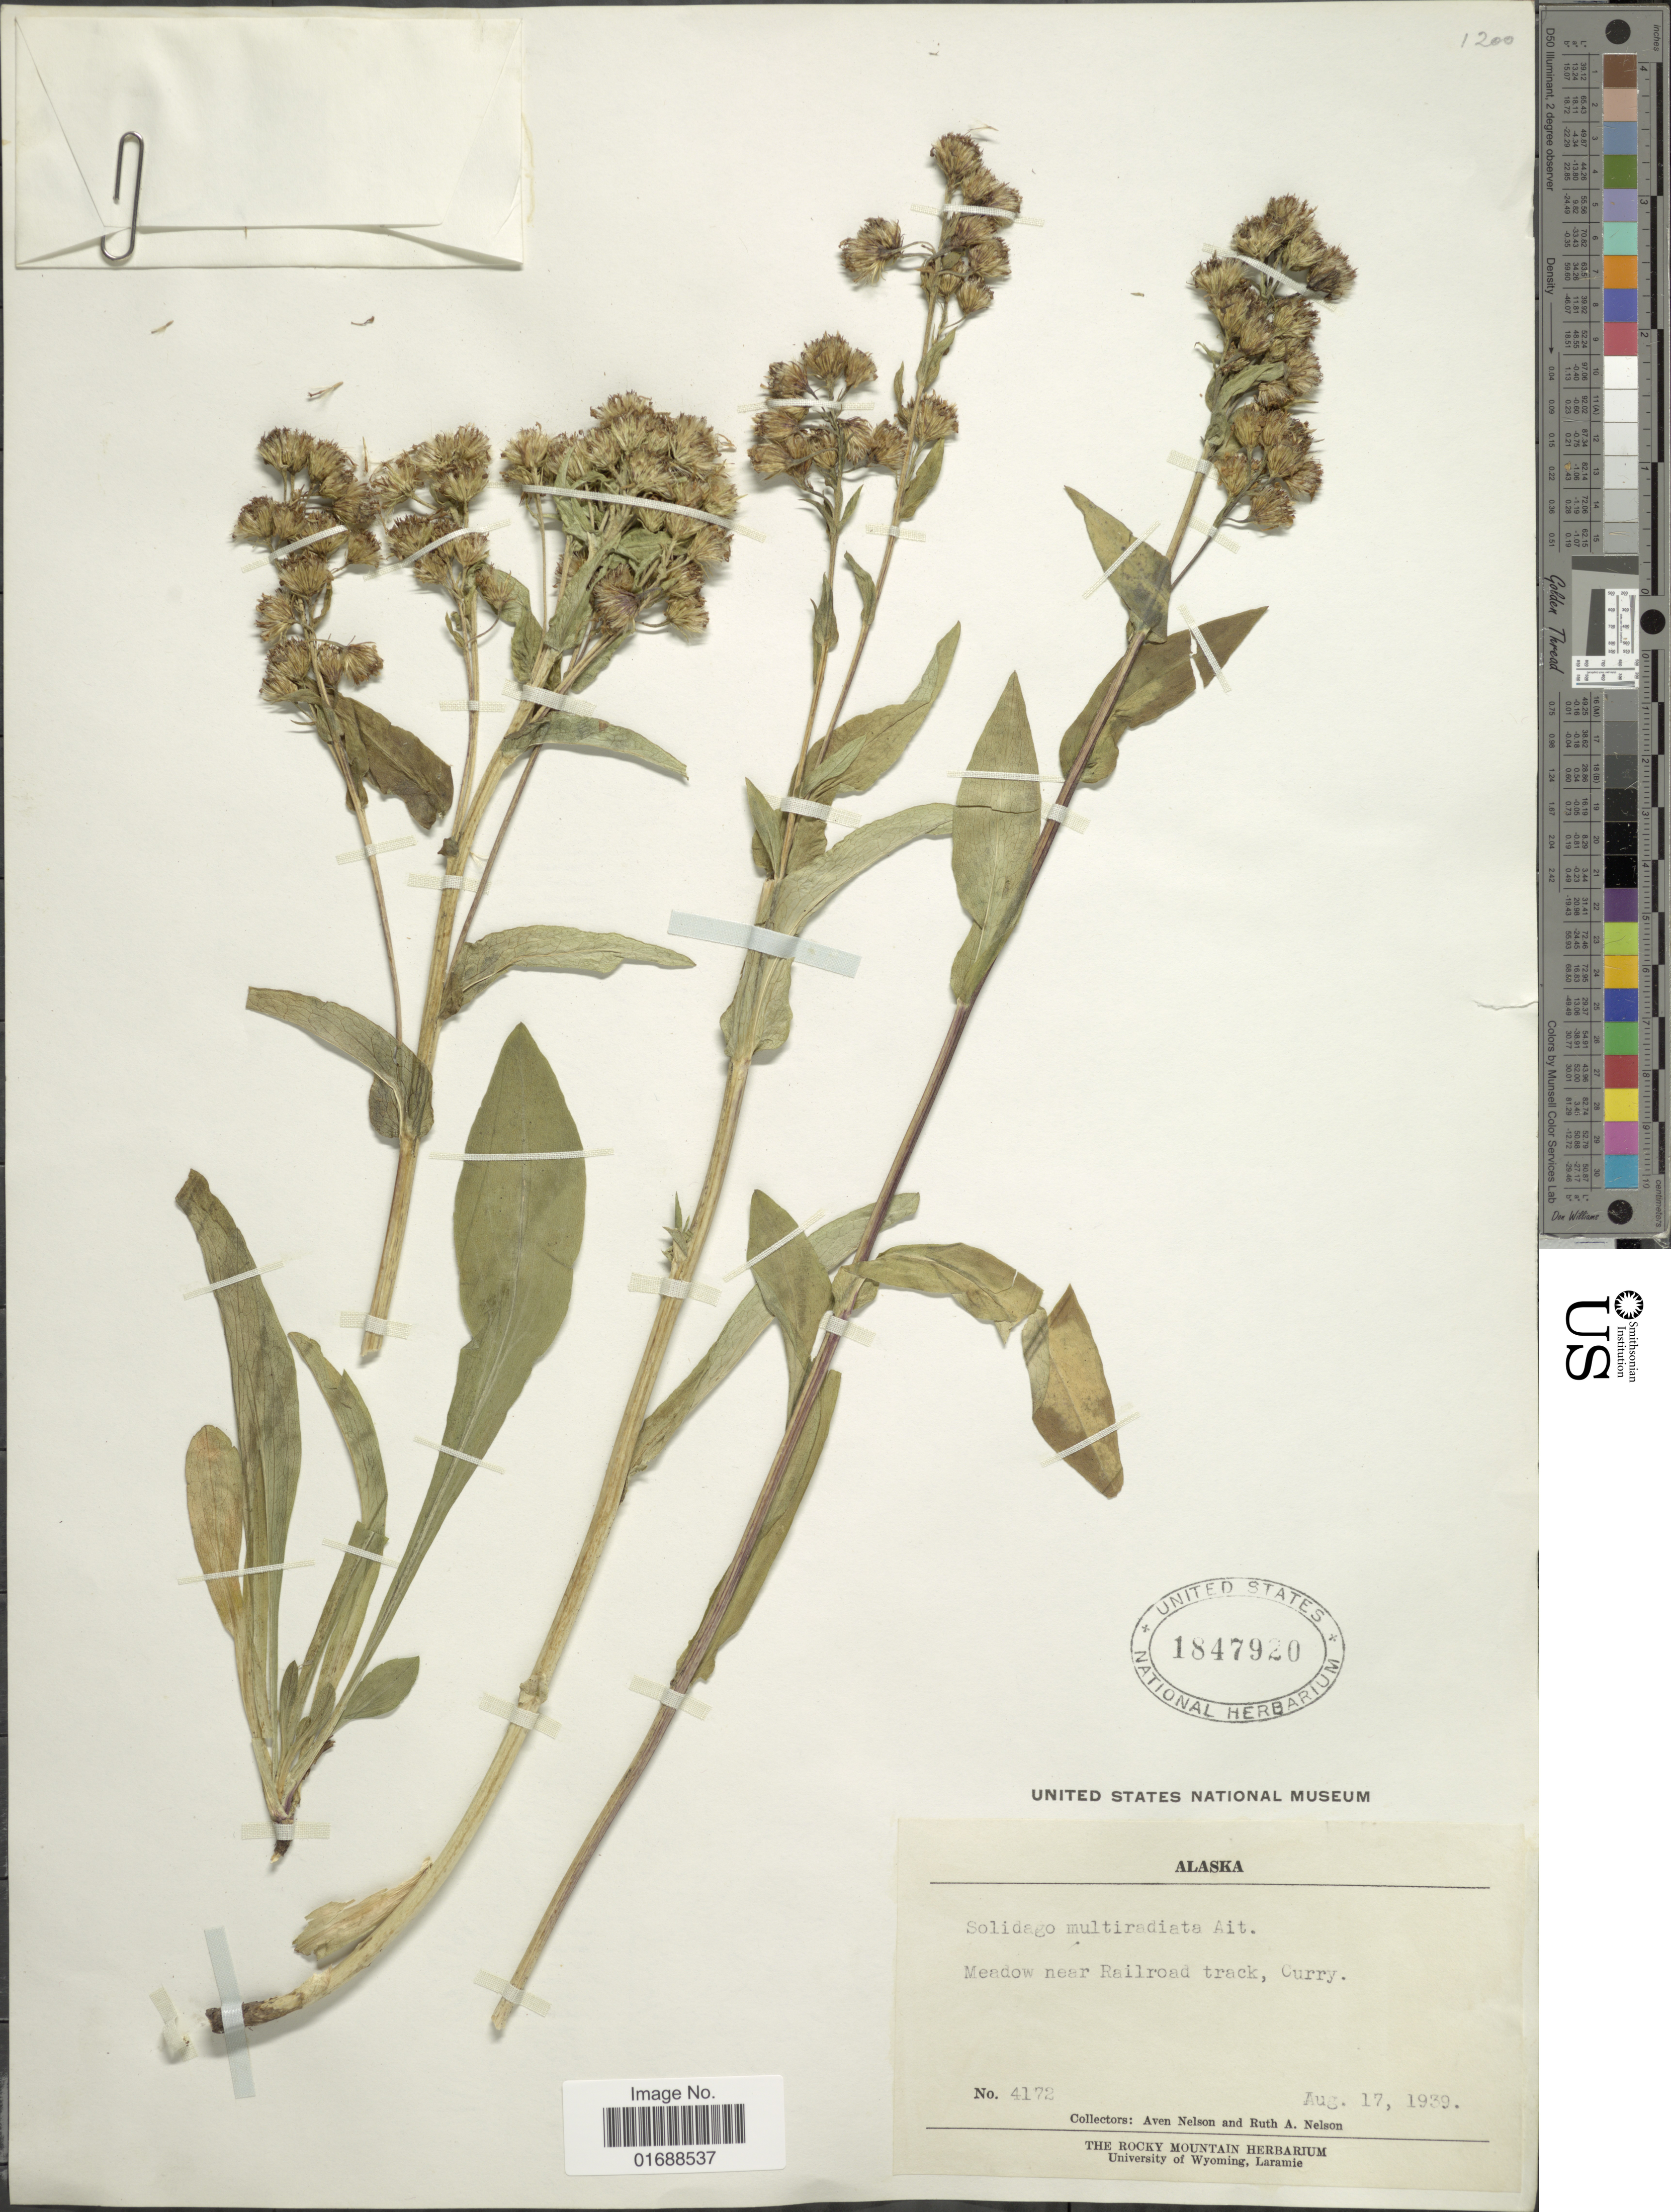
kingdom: Plantae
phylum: Tracheophyta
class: Magnoliopsida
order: Asterales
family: Asteraceae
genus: Solidago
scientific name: Solidago multiradiata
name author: Aiton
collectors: A. Nelson & R. A. Nelson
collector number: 4172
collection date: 1939-08-17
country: United States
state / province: Alaska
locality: Meadow near Railroad track, Curry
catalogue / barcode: US 1847920